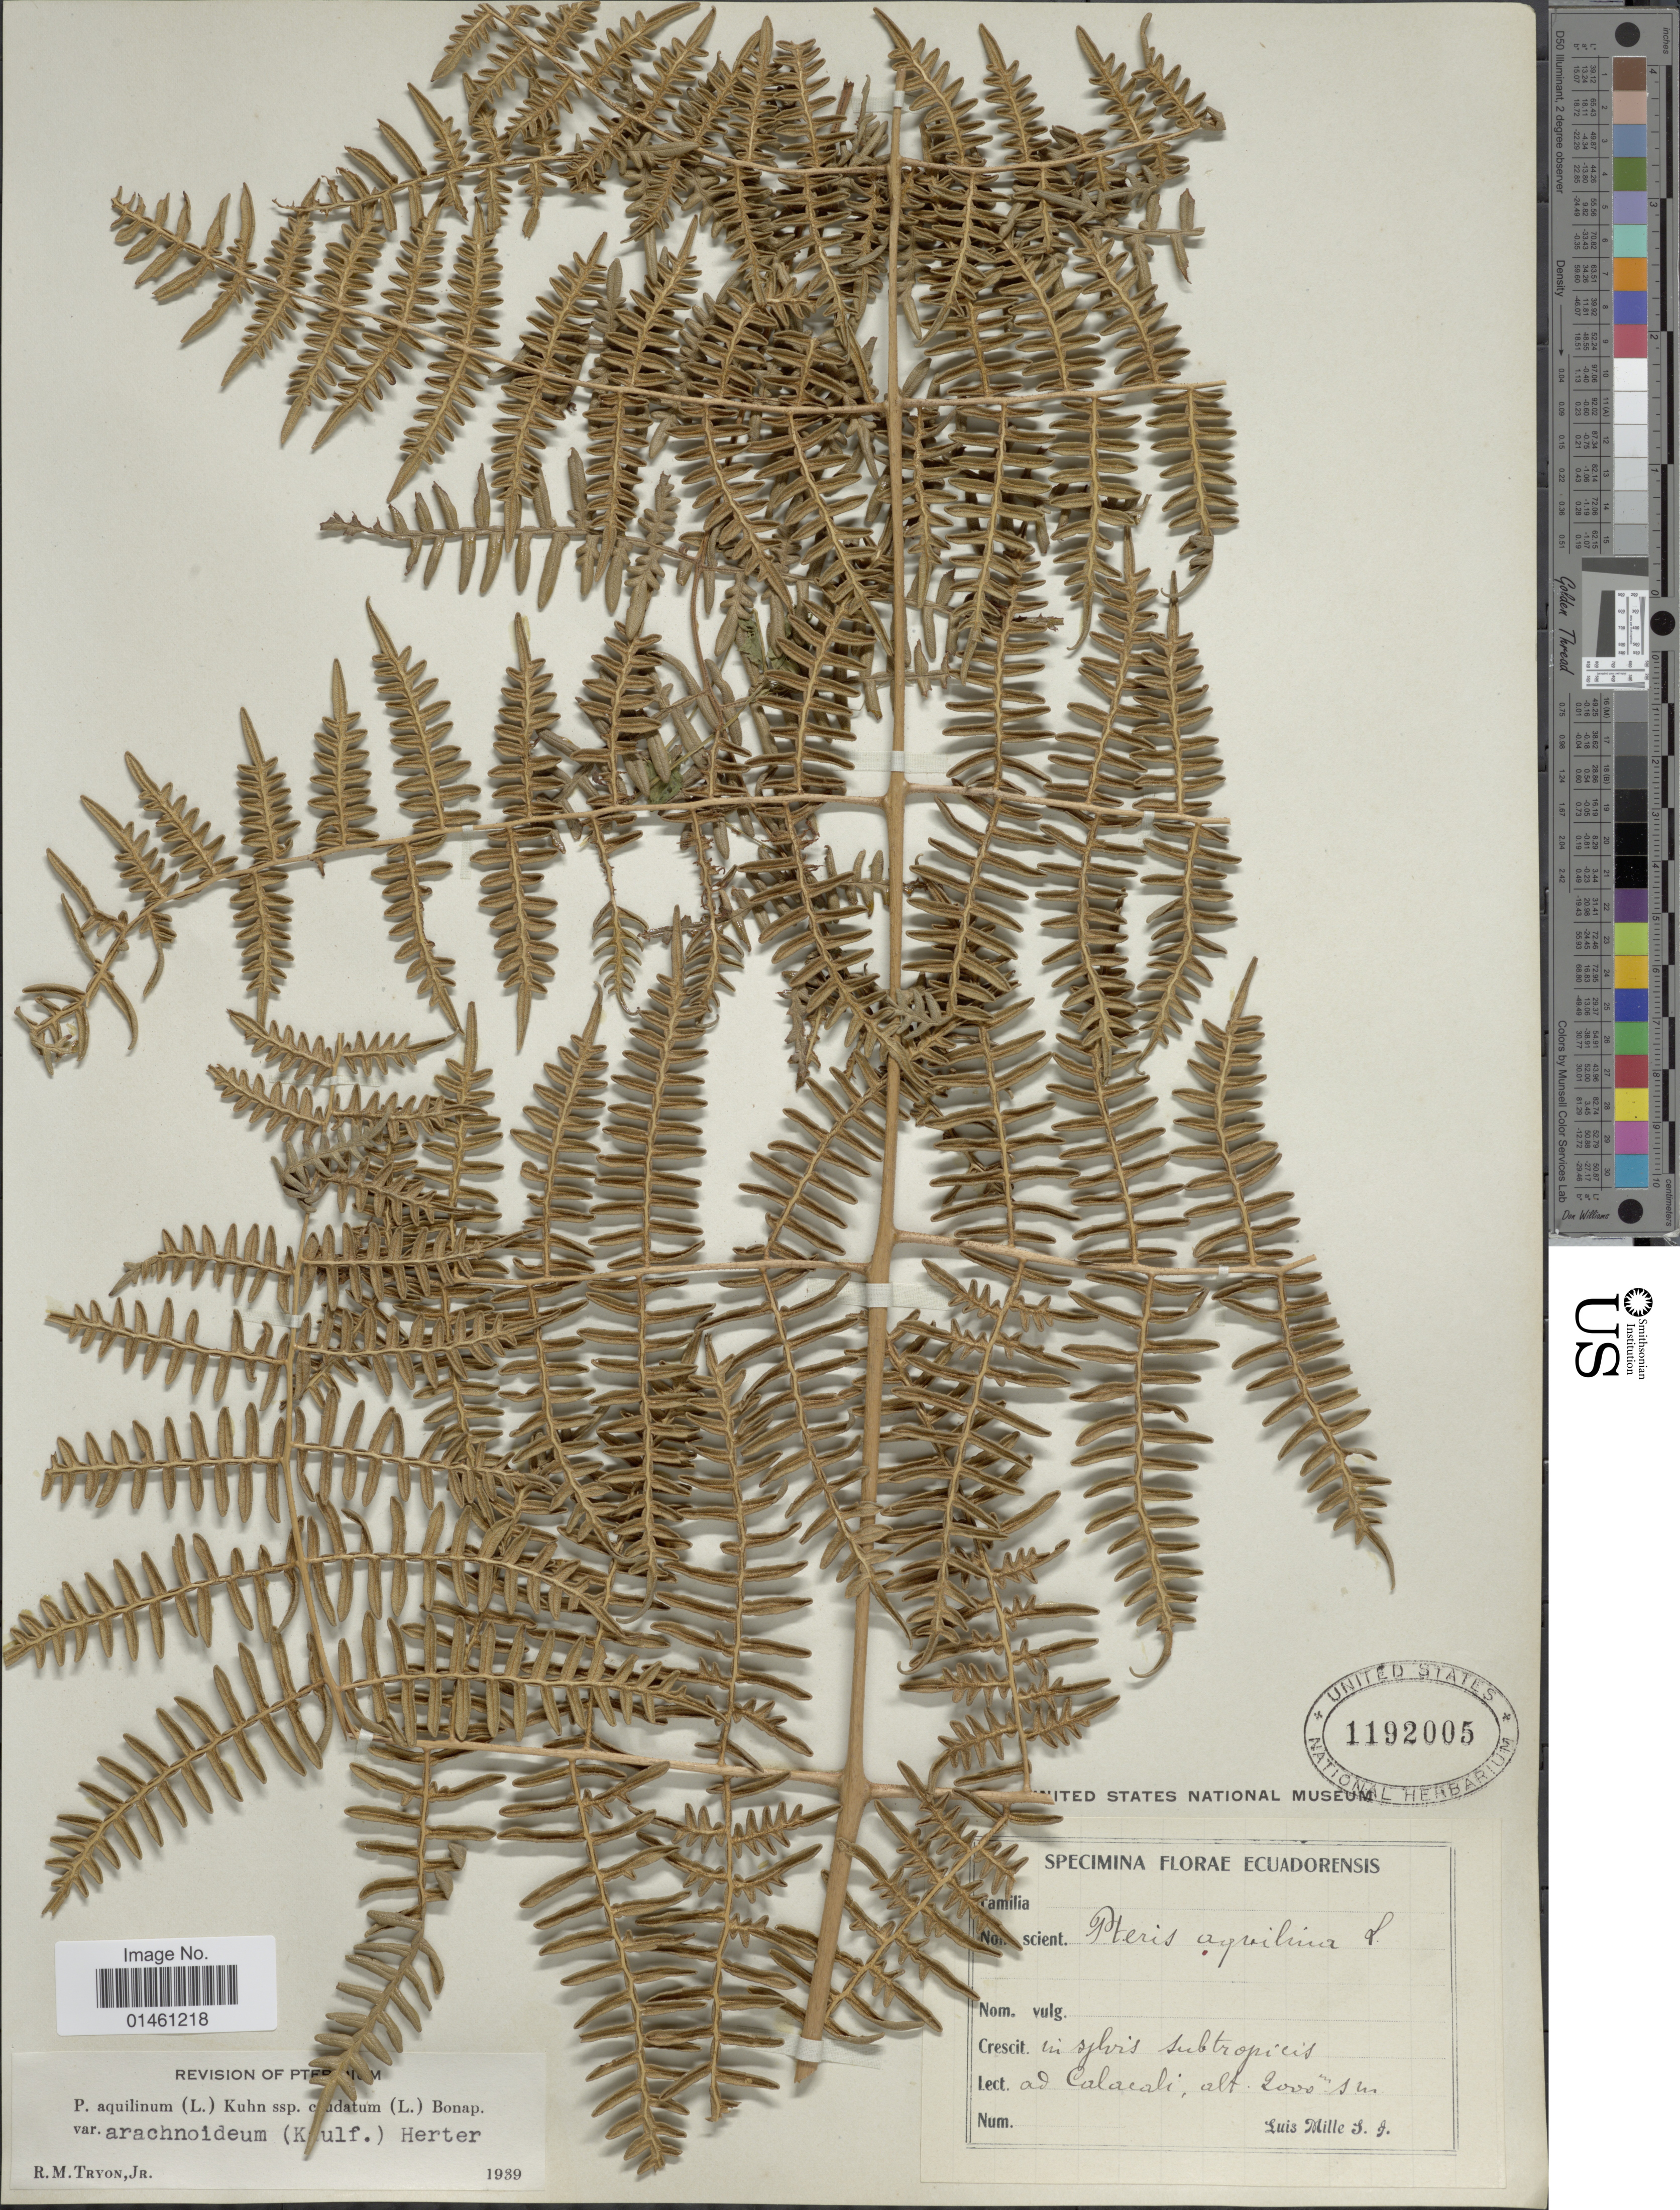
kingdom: Plantae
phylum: Tracheophyta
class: Polypodiopsida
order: Polypodiales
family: Dennstaedtiaceae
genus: Pteridium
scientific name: Pteridium aquilinum var. arachnoideum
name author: (Kaulf.) Herter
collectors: L. Mille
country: Ecuador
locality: In silvis subtropicis, ad Calacali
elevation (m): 2000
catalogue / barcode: US 1192005